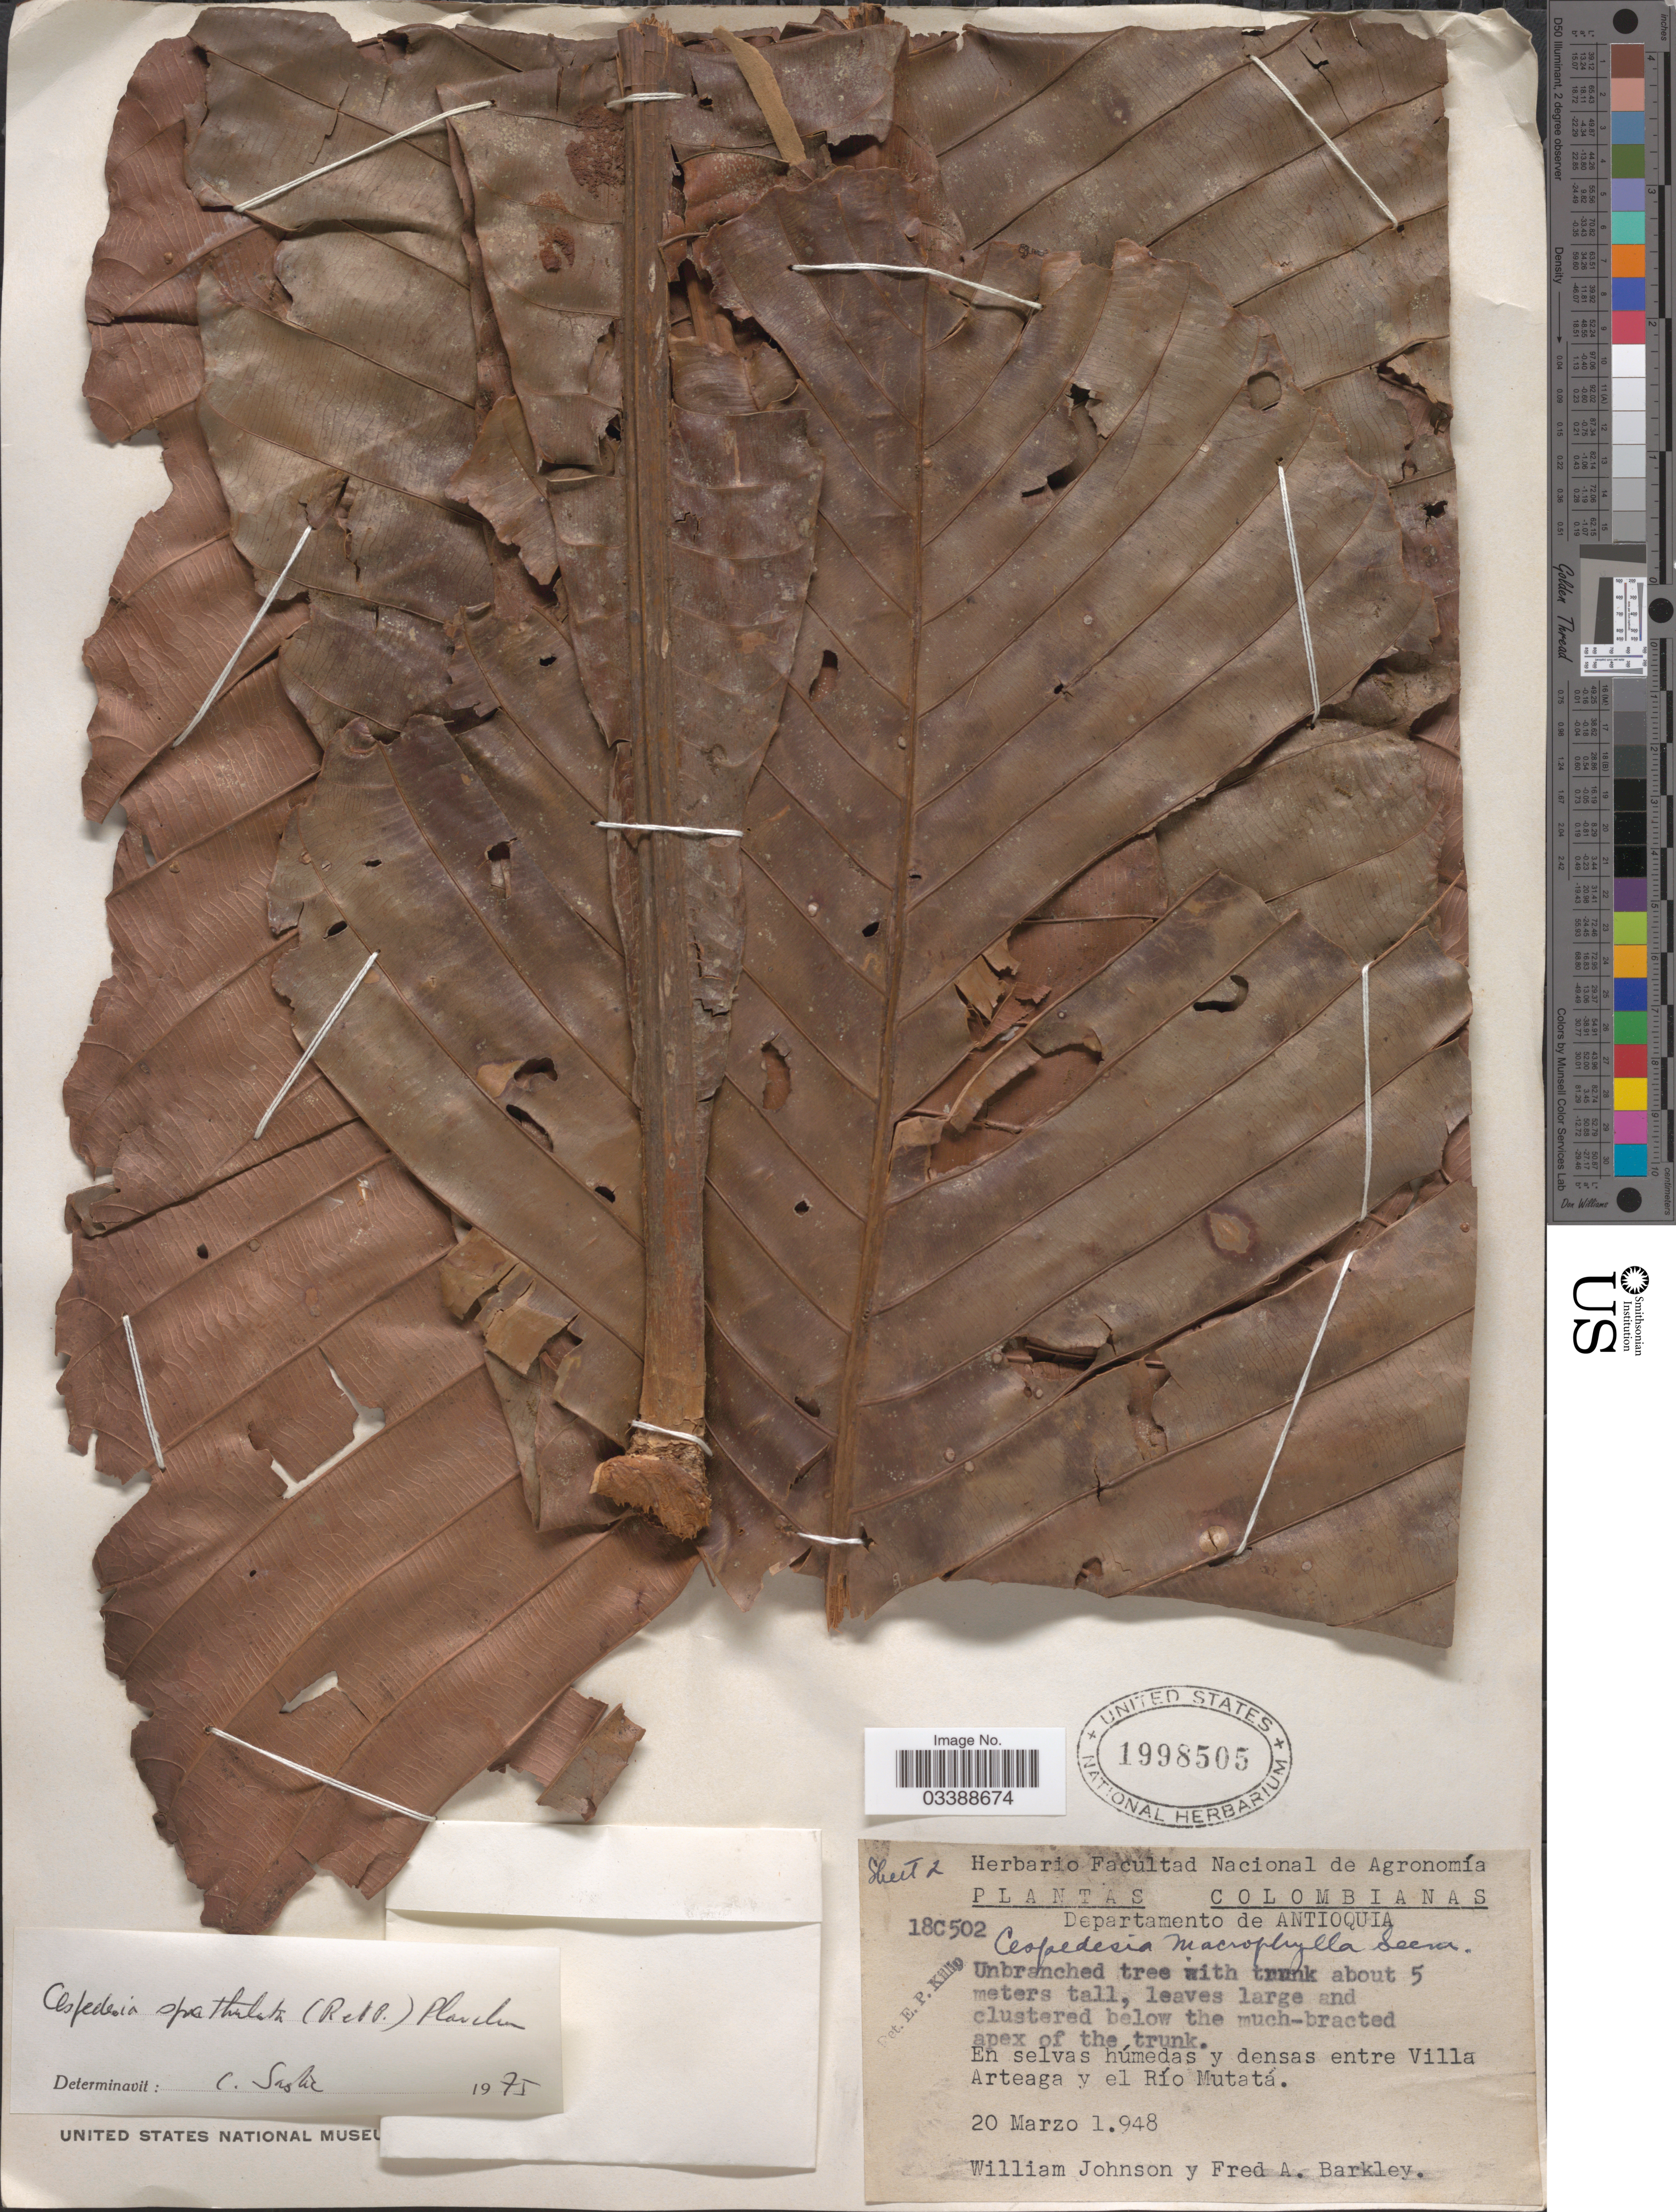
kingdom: Plantae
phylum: Tracheophyta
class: Magnoliopsida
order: Malpighiales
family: Ochnaceae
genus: Cespedesia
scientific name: Cespedesia spathulata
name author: (Ruiz & Pav.) Planch.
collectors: W. M. Johnson & F. A. Barkley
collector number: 18C502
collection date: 1948-03-20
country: Colombia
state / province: Antioquia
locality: En selvas húmedas y densas entre Villa Arteaga y el Río Mutatá.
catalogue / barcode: US 1998505